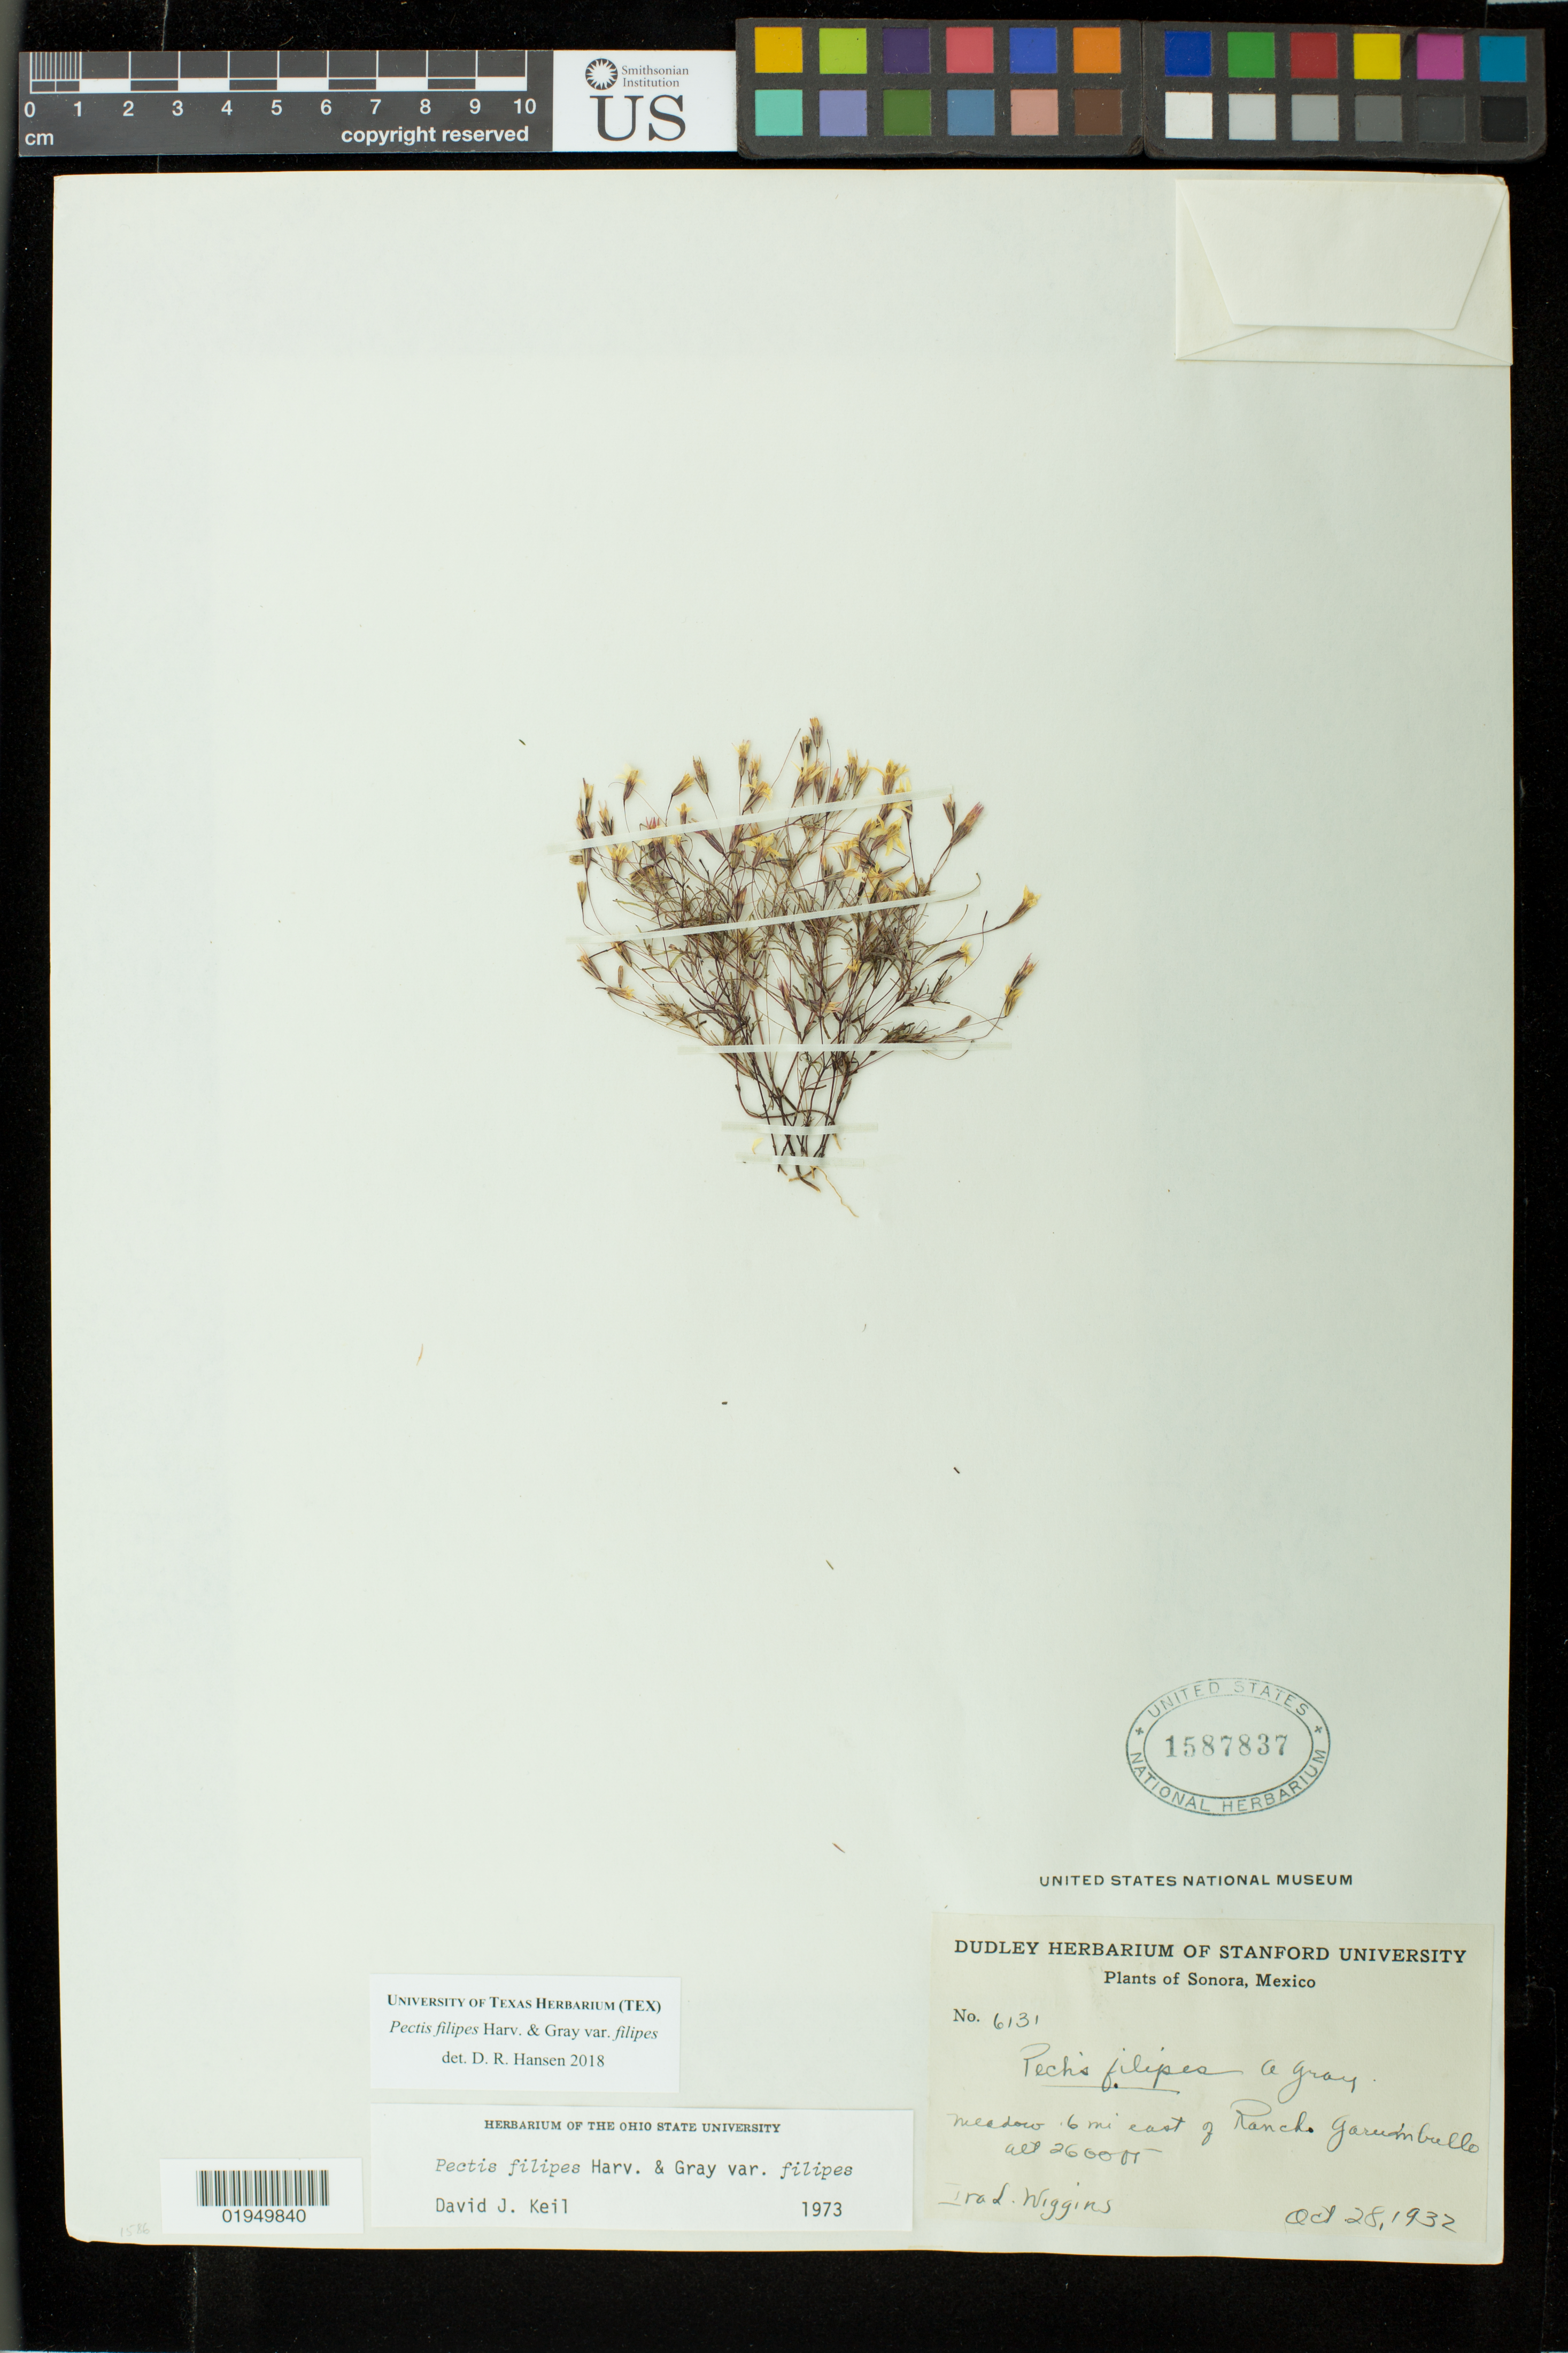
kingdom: Plantae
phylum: Tracheophyta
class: Magnoliopsida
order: Asterales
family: Asteraceae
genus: Pectis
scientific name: Pectis filipes var. filipes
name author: Harv. & A. Gray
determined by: Hansen, D. R.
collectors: I. L. Wiggins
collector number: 6131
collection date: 1932-10-28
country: Mexico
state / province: Sonora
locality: Meadow .6 mi east of Rancho Gorudibullo?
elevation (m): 792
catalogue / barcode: US 1587837